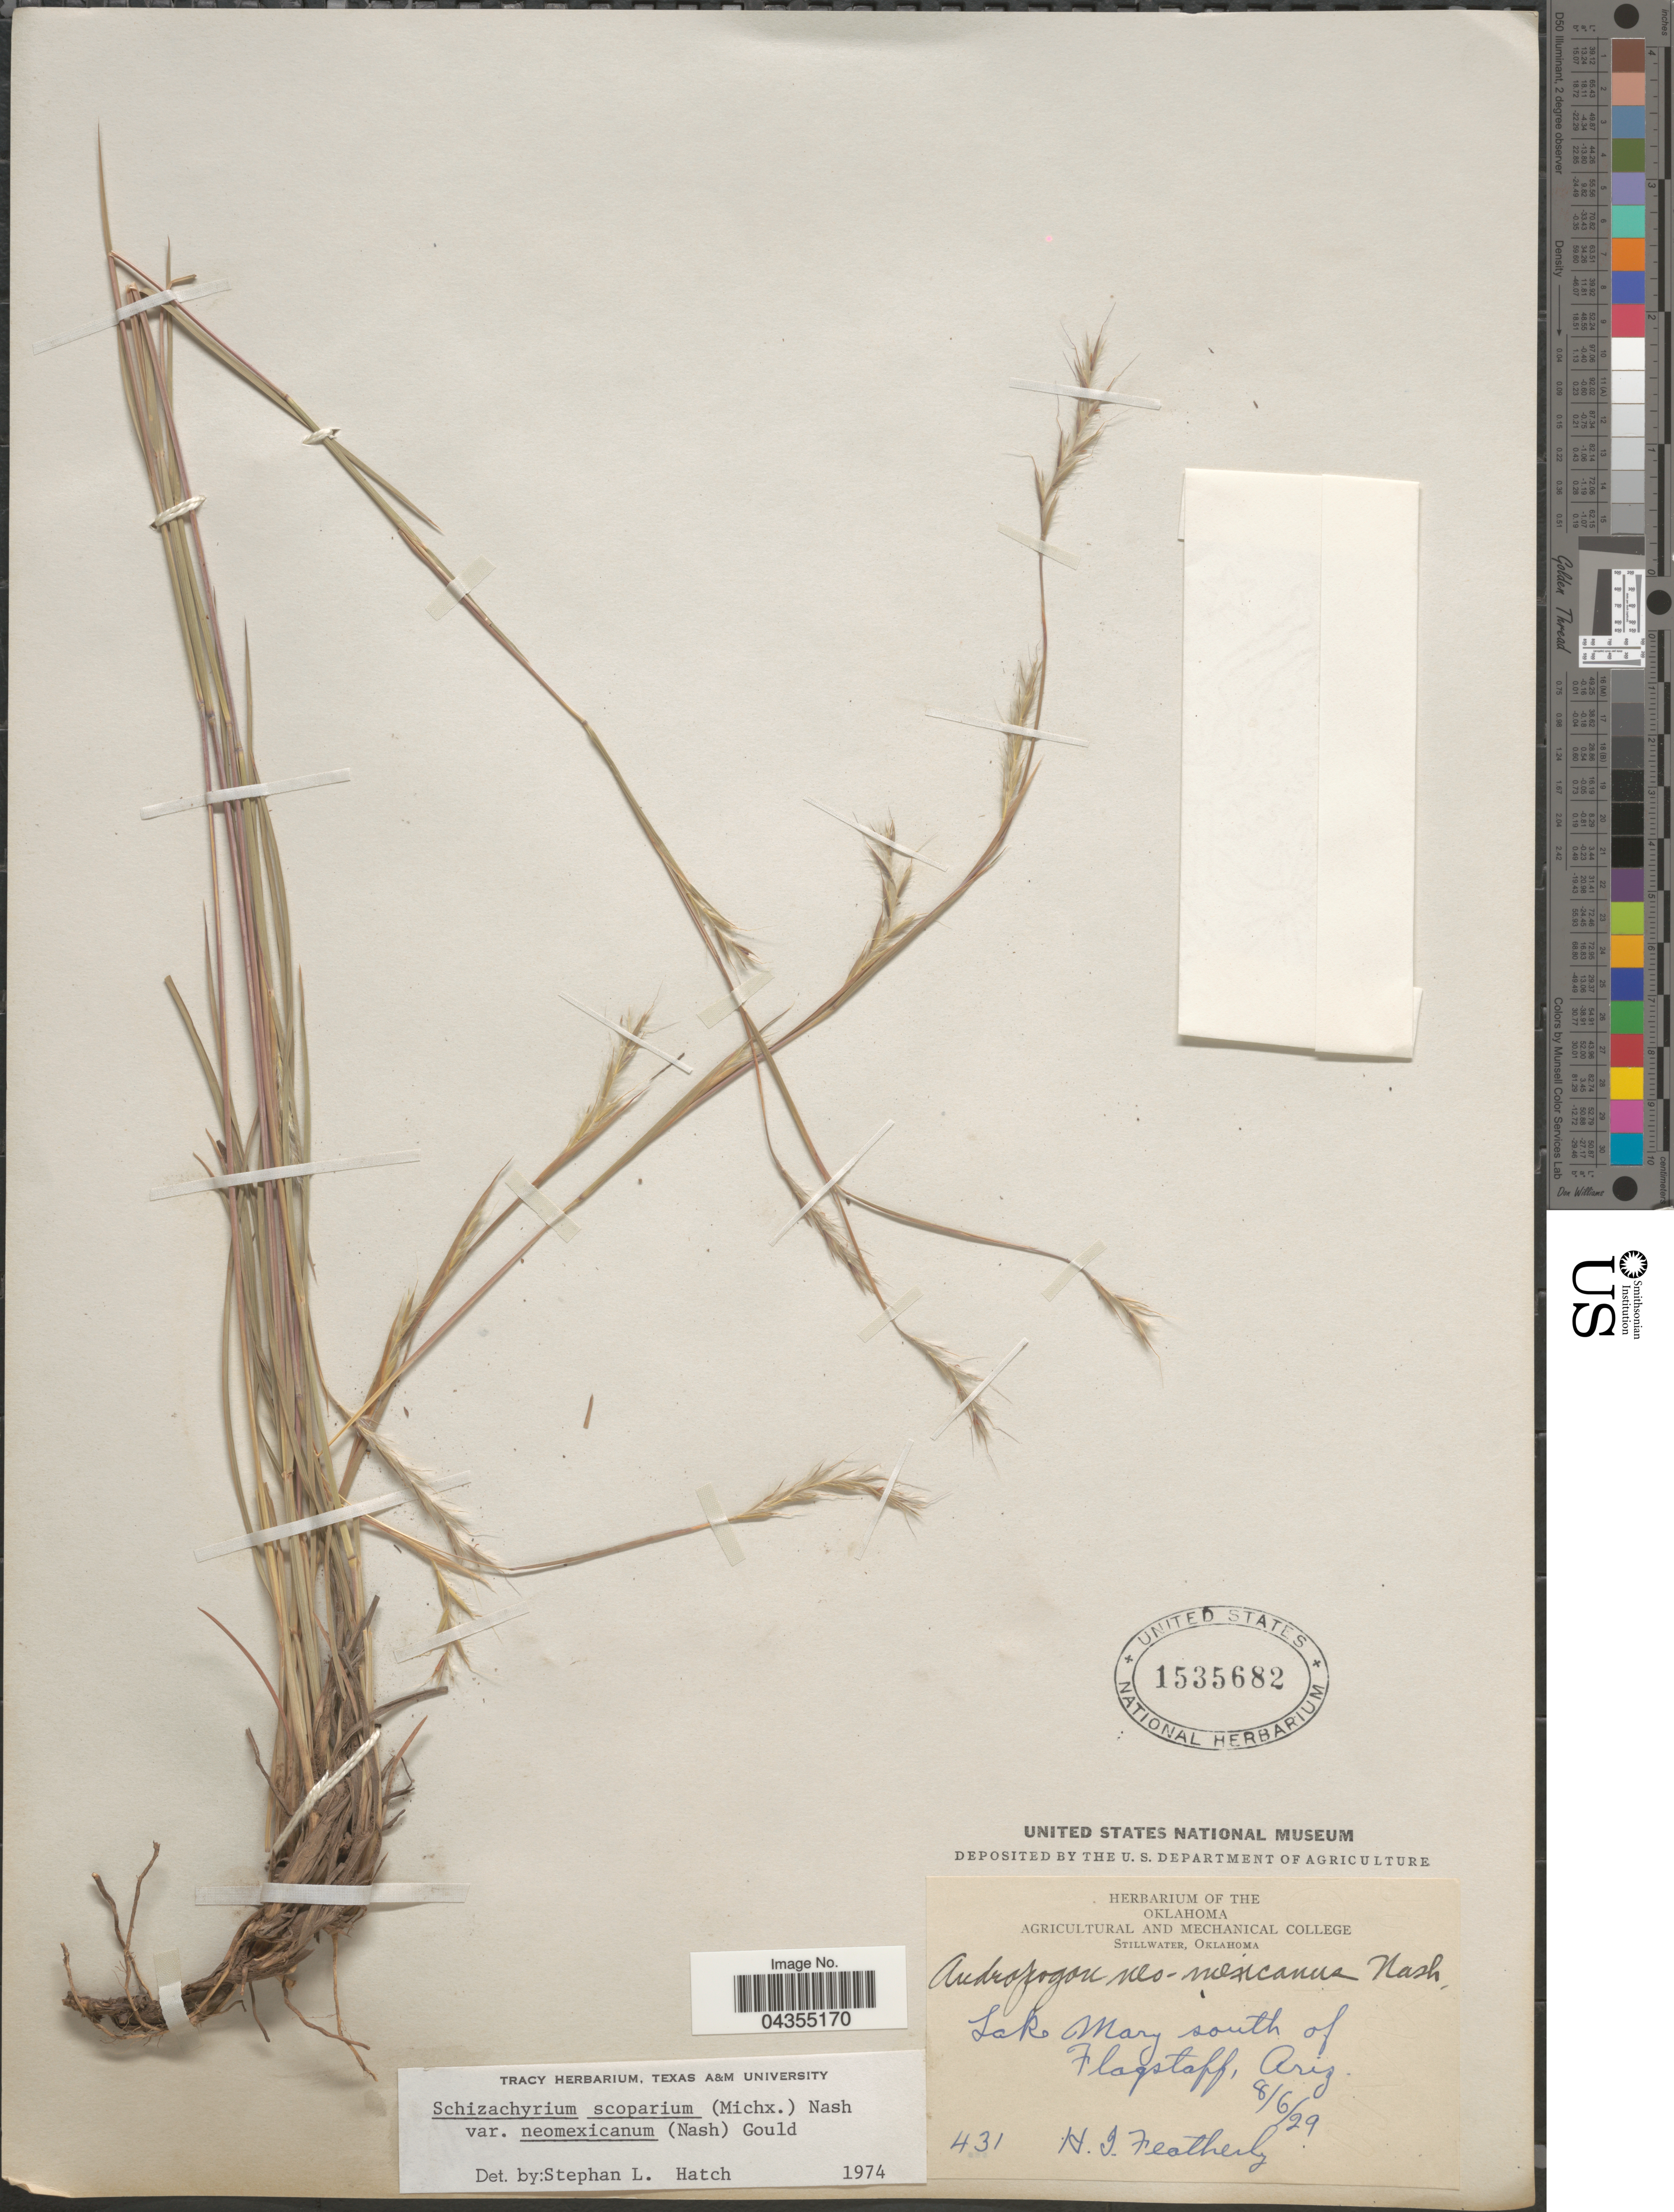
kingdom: Plantae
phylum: Tracheophyta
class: Liliopsida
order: Poales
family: Poaceae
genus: Schizachyrium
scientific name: Schizachyrium scoparium var. neomexicanum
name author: (Nash) Gould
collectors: H. Featherly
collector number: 431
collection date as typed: Transcribed d/m/y: 6/8/29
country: United States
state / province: Arizona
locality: Lake Mary south of Flagstaff.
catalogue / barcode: US 1535682